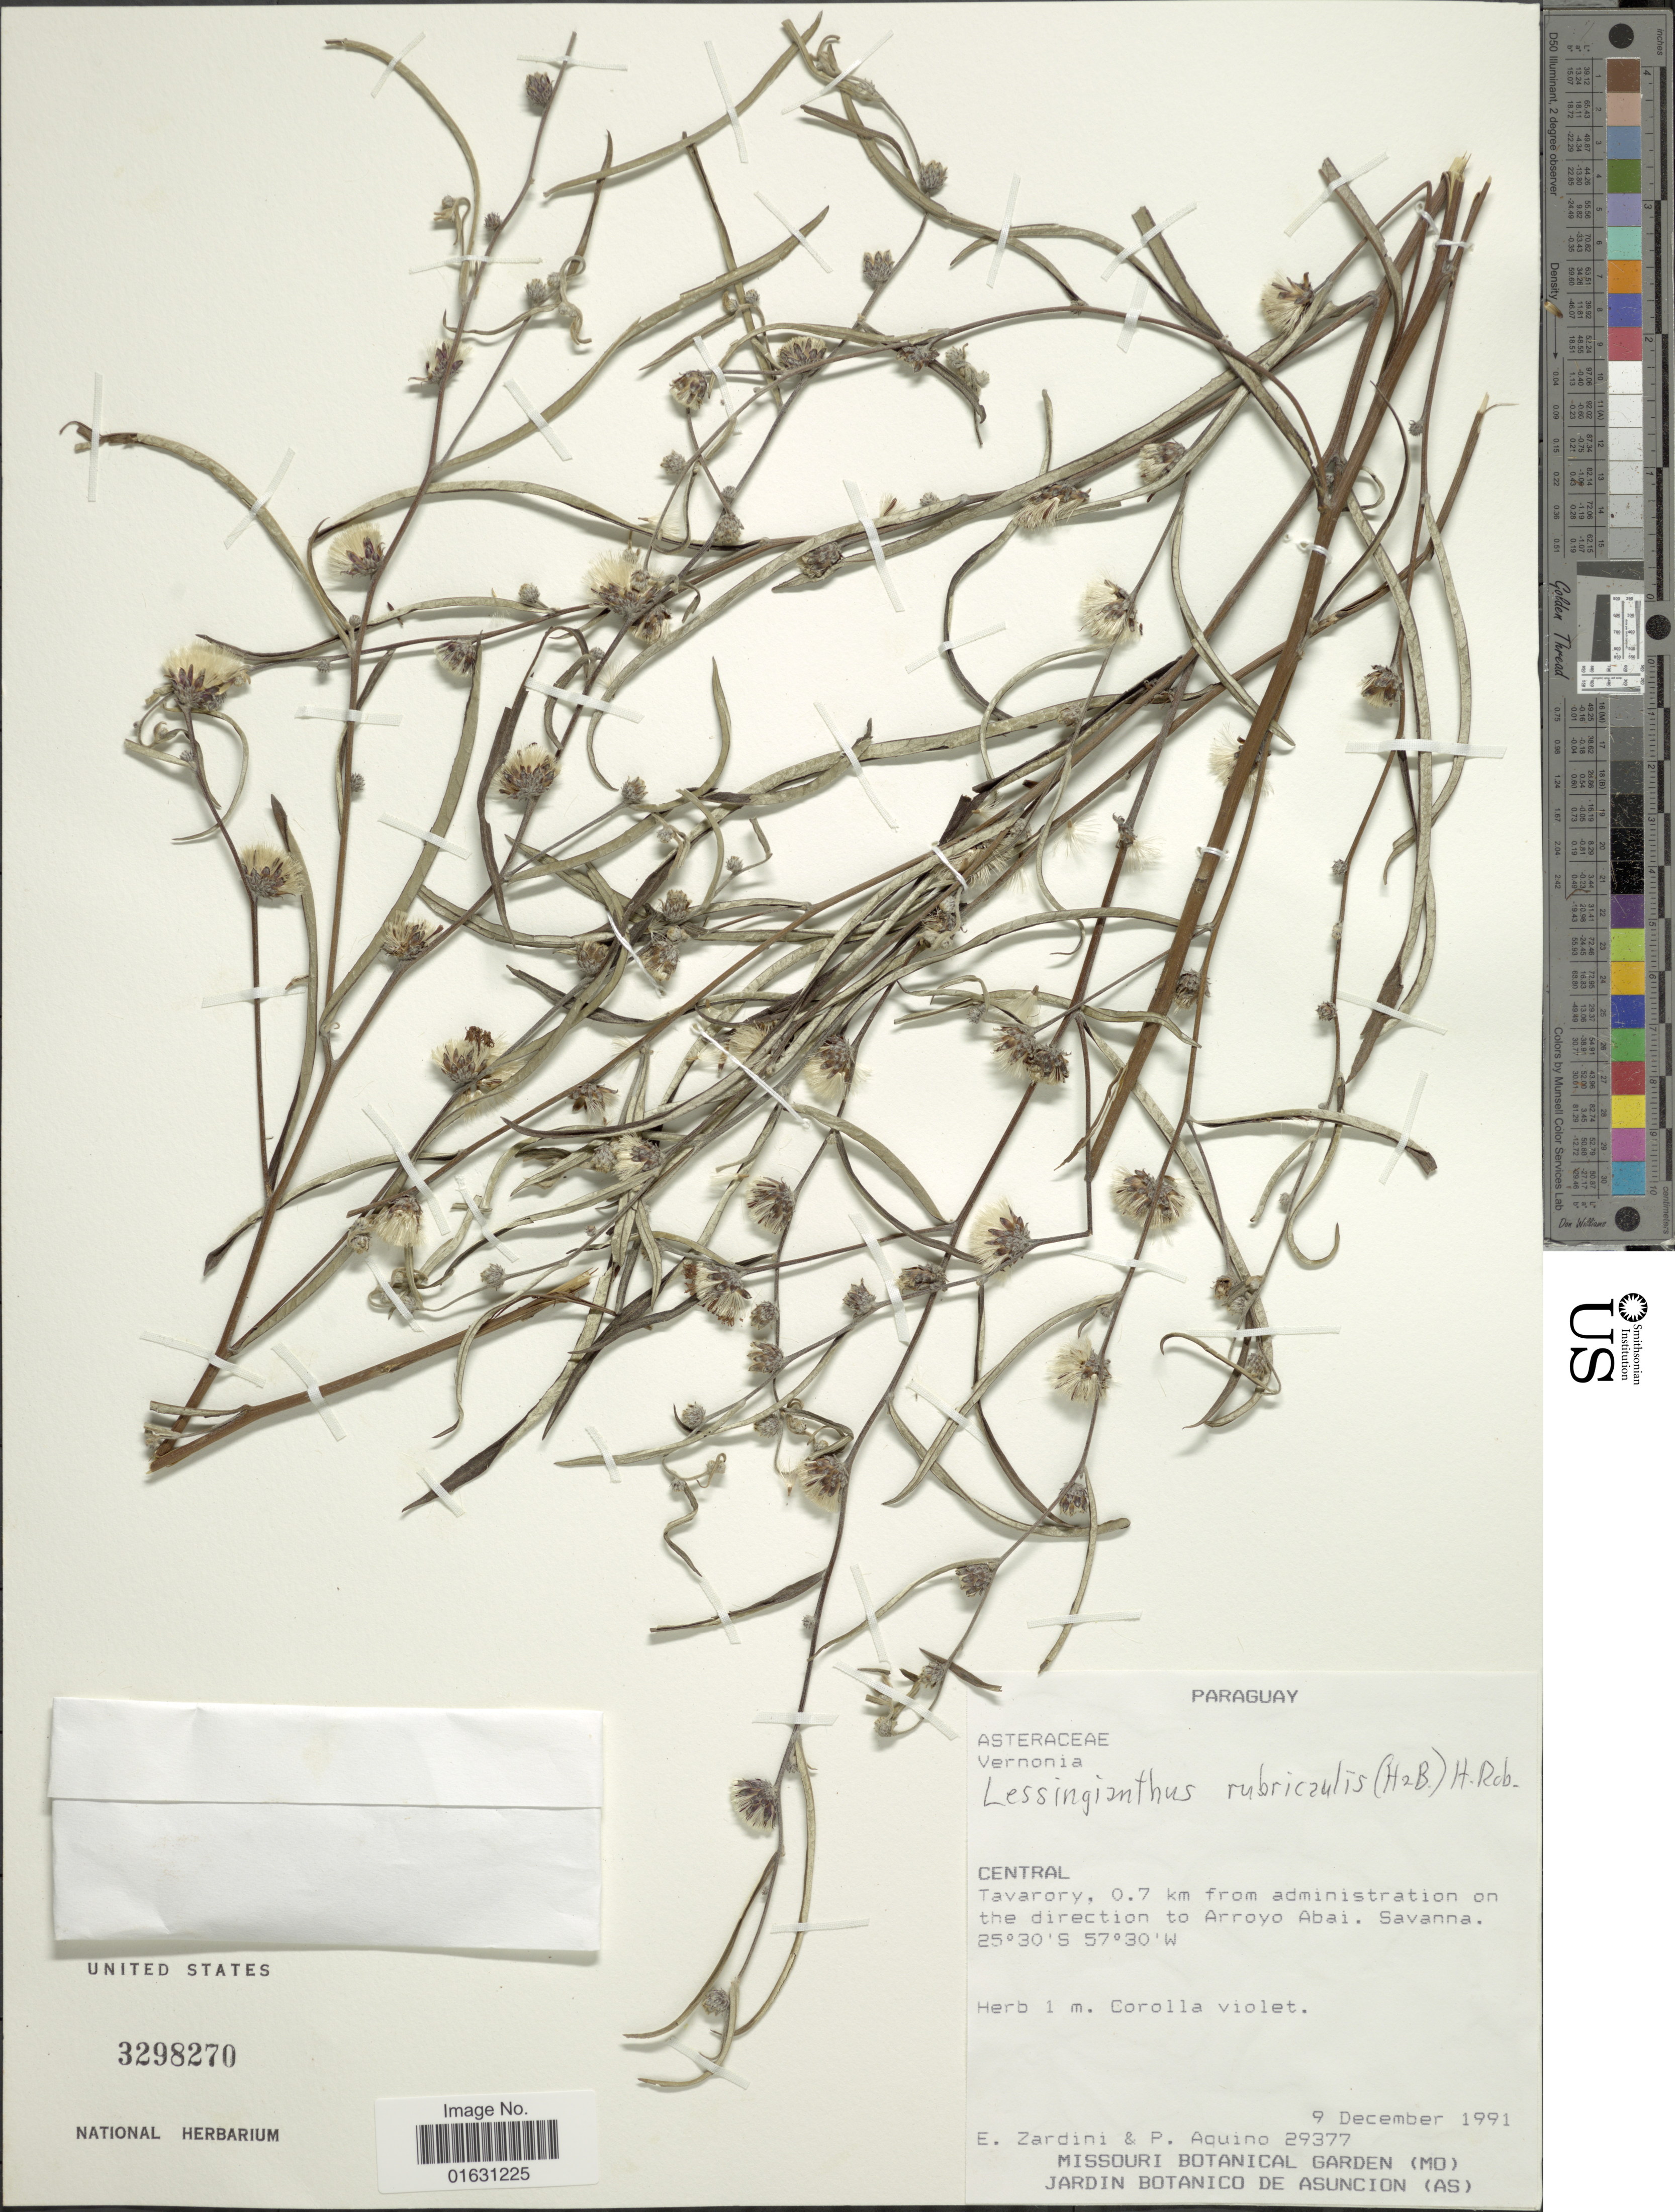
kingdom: Plantae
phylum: Tracheophyta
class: Magnoliopsida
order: Asterales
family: Asteraceae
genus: Lessingianthus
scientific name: Lessingianthus rubricaulis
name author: (Humb. & Bonpl.) H. Rob.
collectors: E. M. Zardini & P. Aquino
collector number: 29377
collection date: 1991-12-09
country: Paraguay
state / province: Central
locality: Central, Tavarory, 0,7 km from administration on the direction to Arroyo Abai, savanna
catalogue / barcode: US 3298270